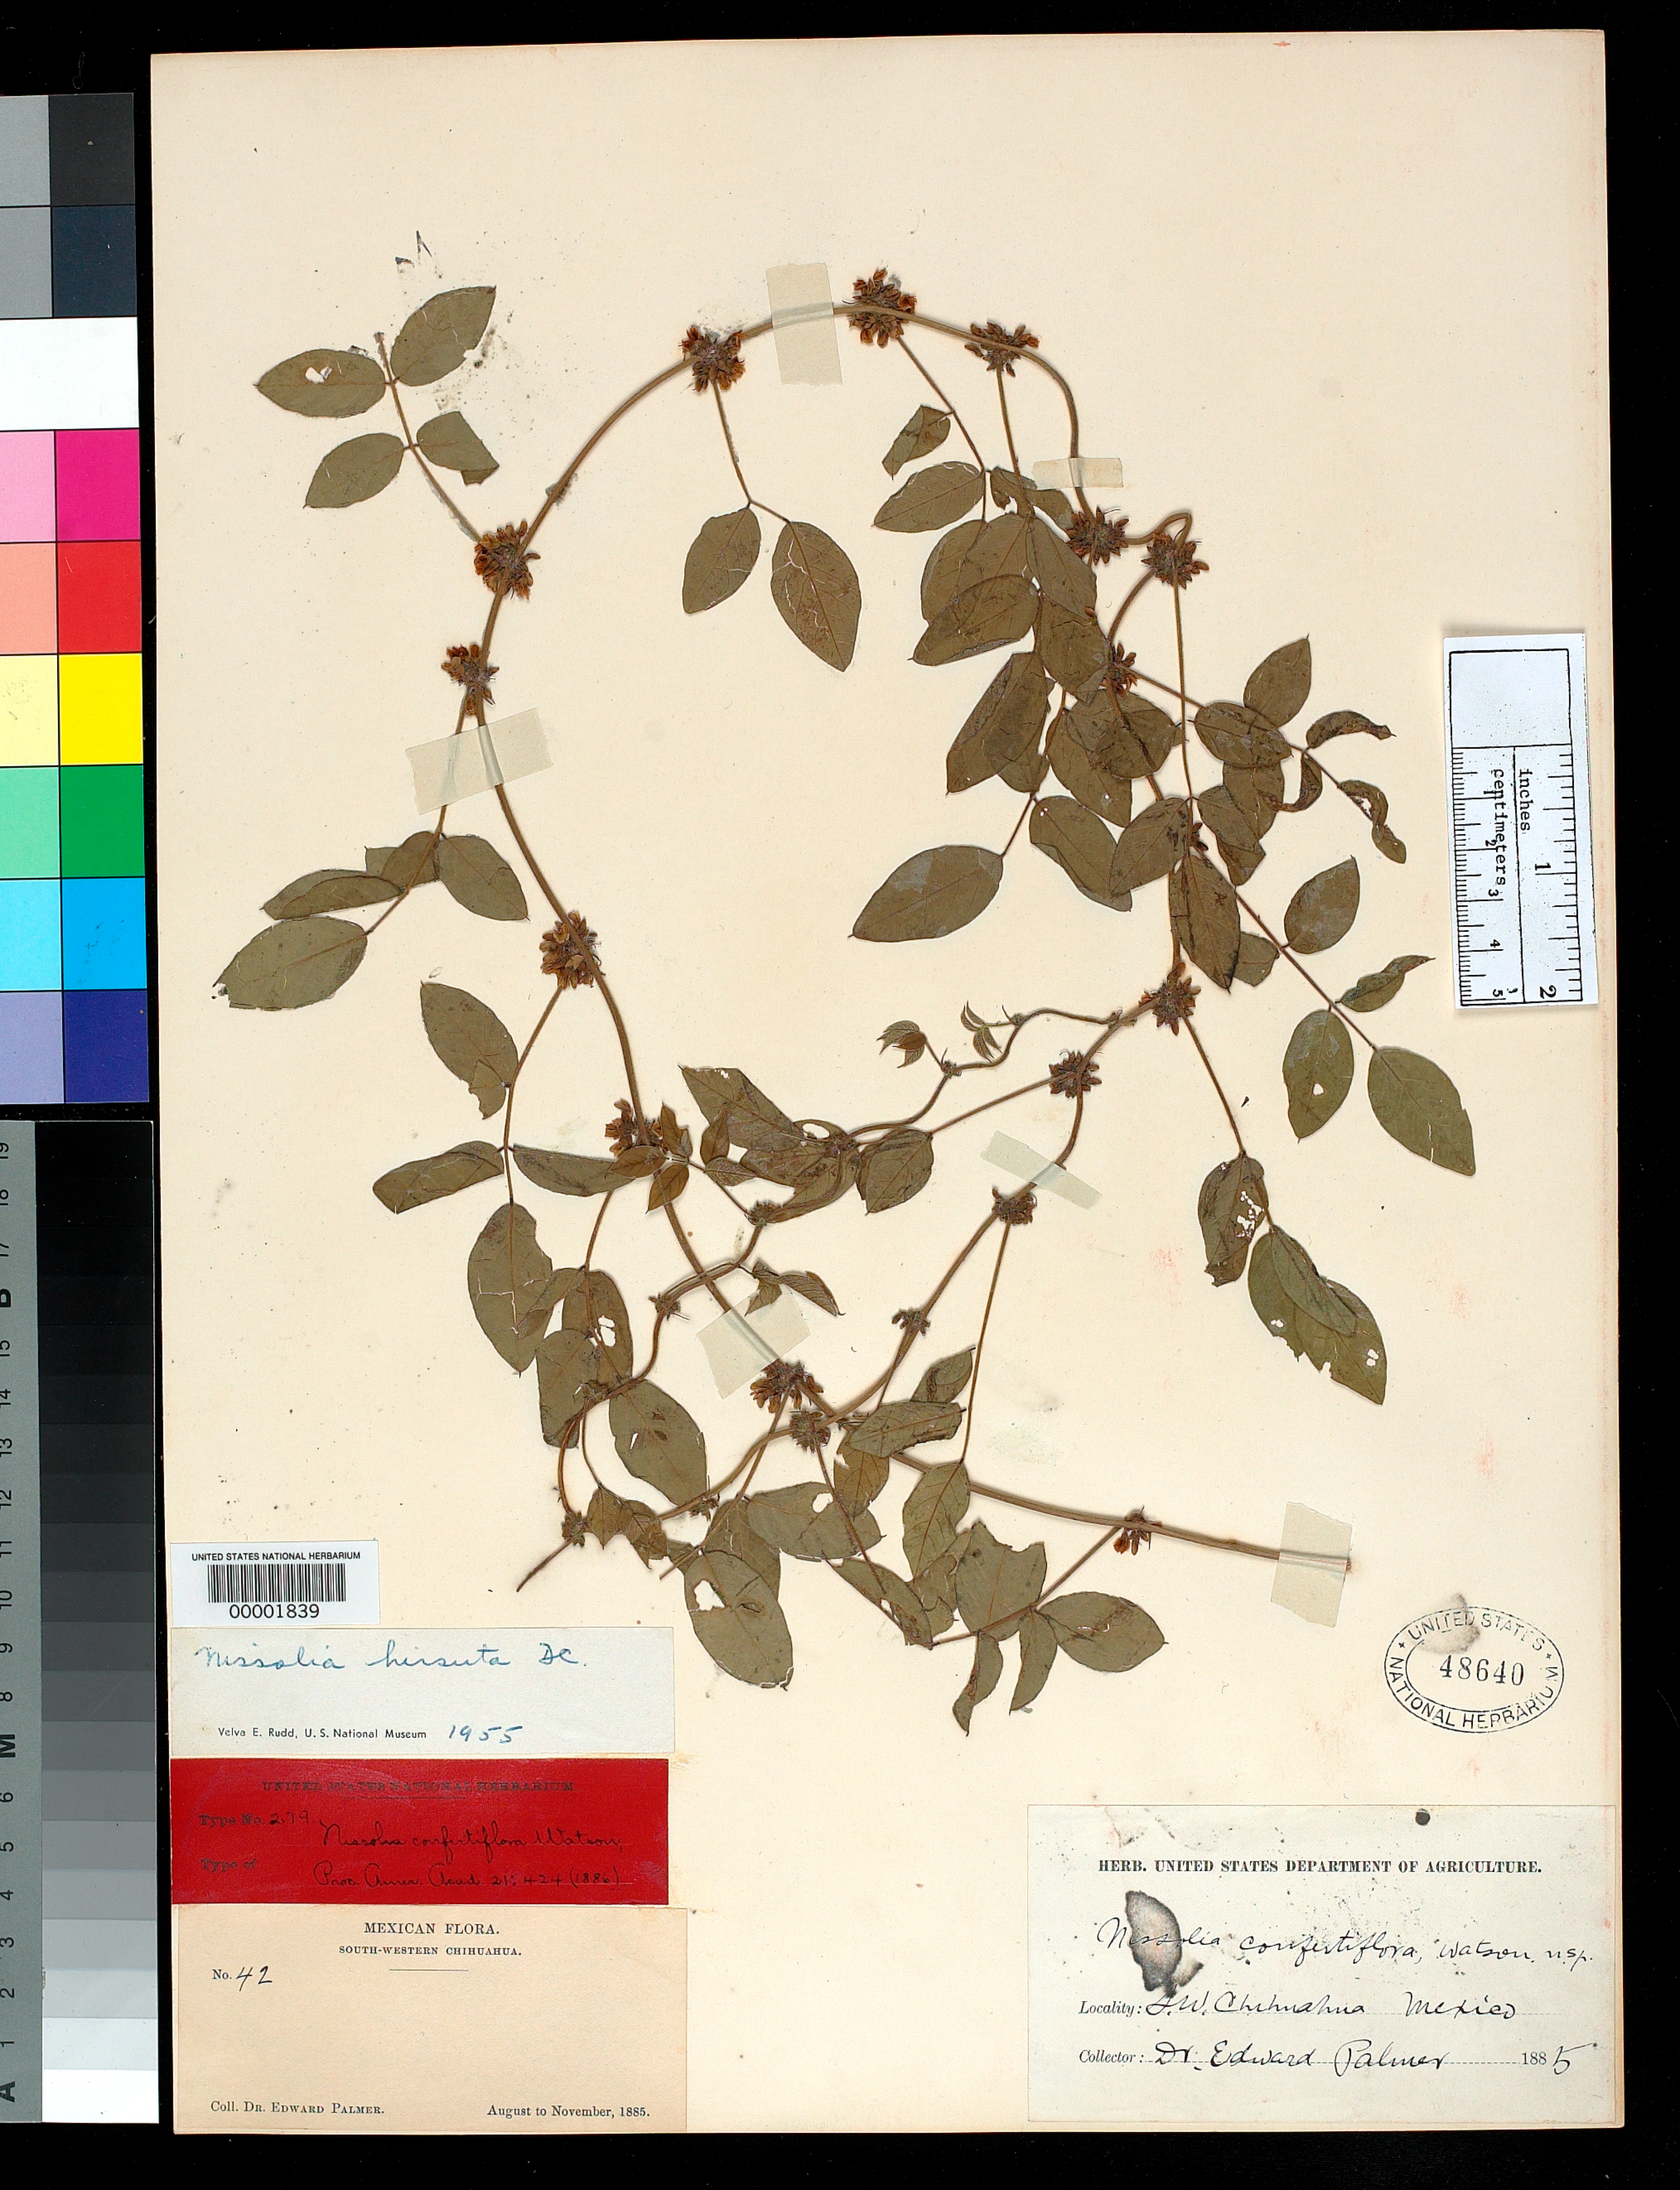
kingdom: Plantae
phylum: Tracheophyta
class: Magnoliopsida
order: Fabales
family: Fabaceae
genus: Nissolia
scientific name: Nissolia confertiflora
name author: S. Watson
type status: Isotype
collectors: E. Palmer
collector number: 42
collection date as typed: Aug 1885 to -- Nov 1885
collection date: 1885-08/1885-11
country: Mexico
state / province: Chihuahua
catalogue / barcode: US 48640